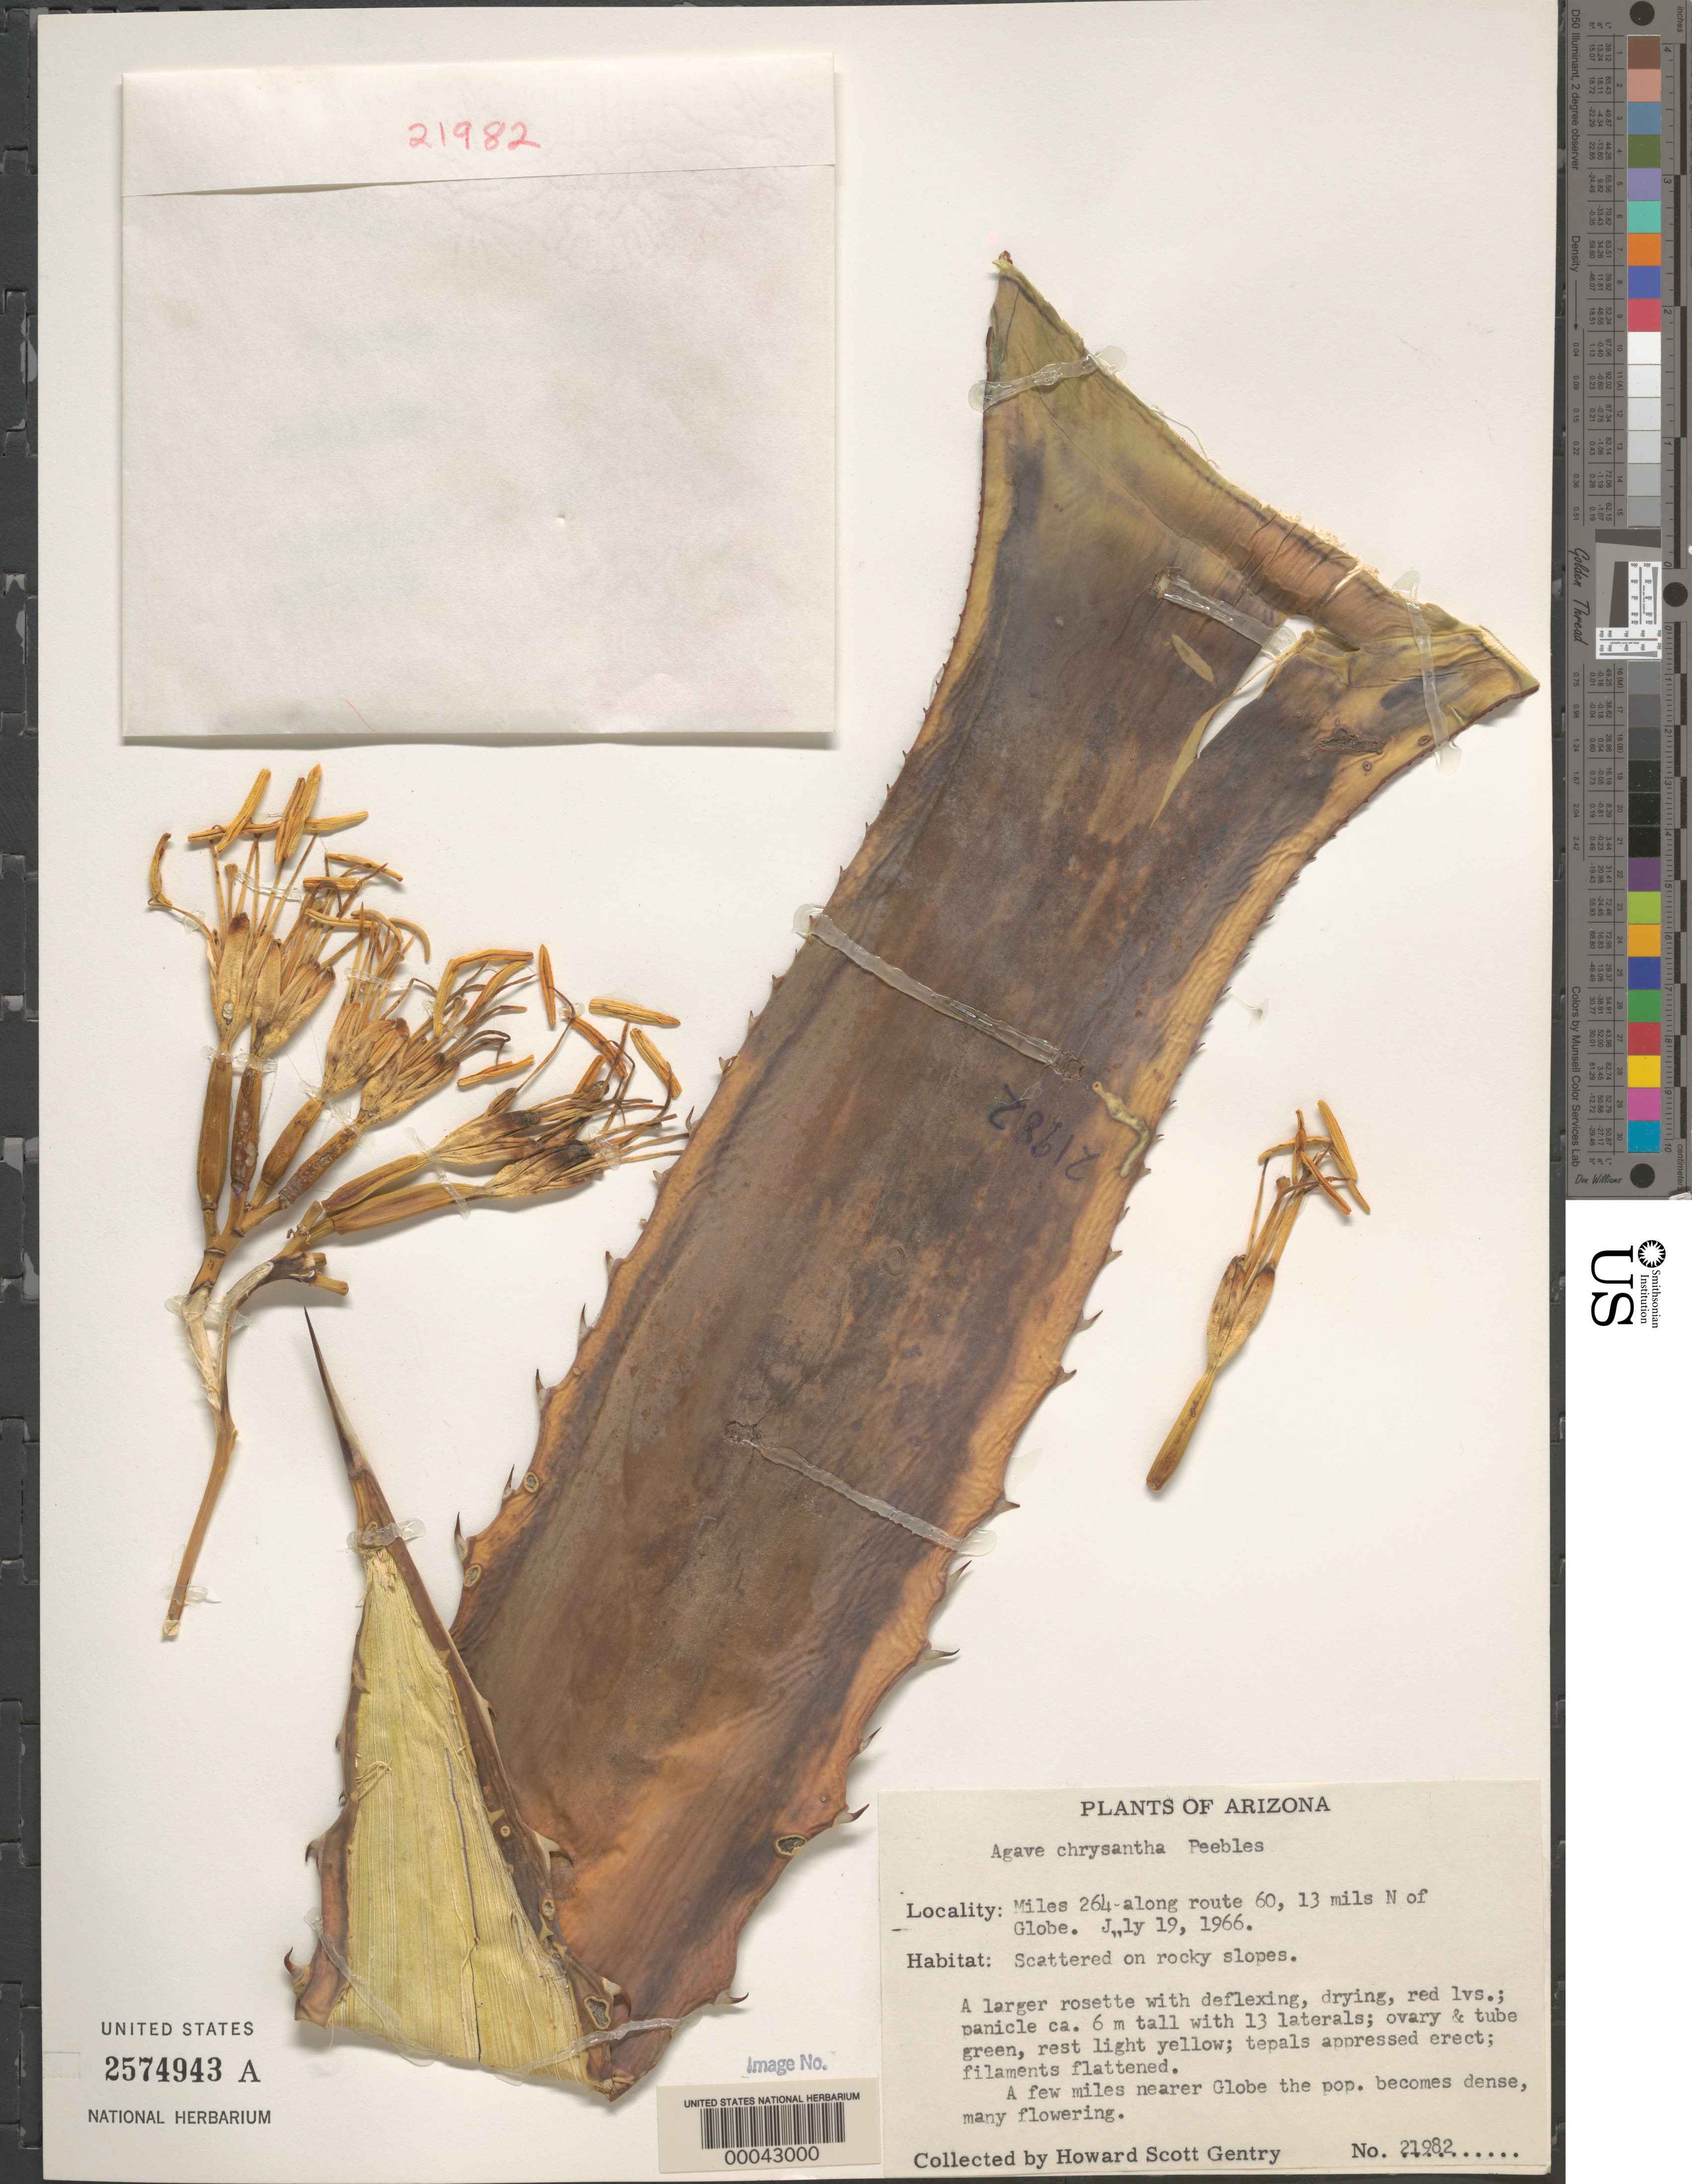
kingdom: Plantae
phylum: Tracheophyta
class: Liliopsida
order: Asparagales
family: Asparagaceae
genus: Agave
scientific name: Agave chrysantha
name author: Peebles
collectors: H. S. Gentry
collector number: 21982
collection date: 1966-07-19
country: United States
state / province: Arizona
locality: Miles 264-along route 60, 13 miles N of Globe.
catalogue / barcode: US 2574943A